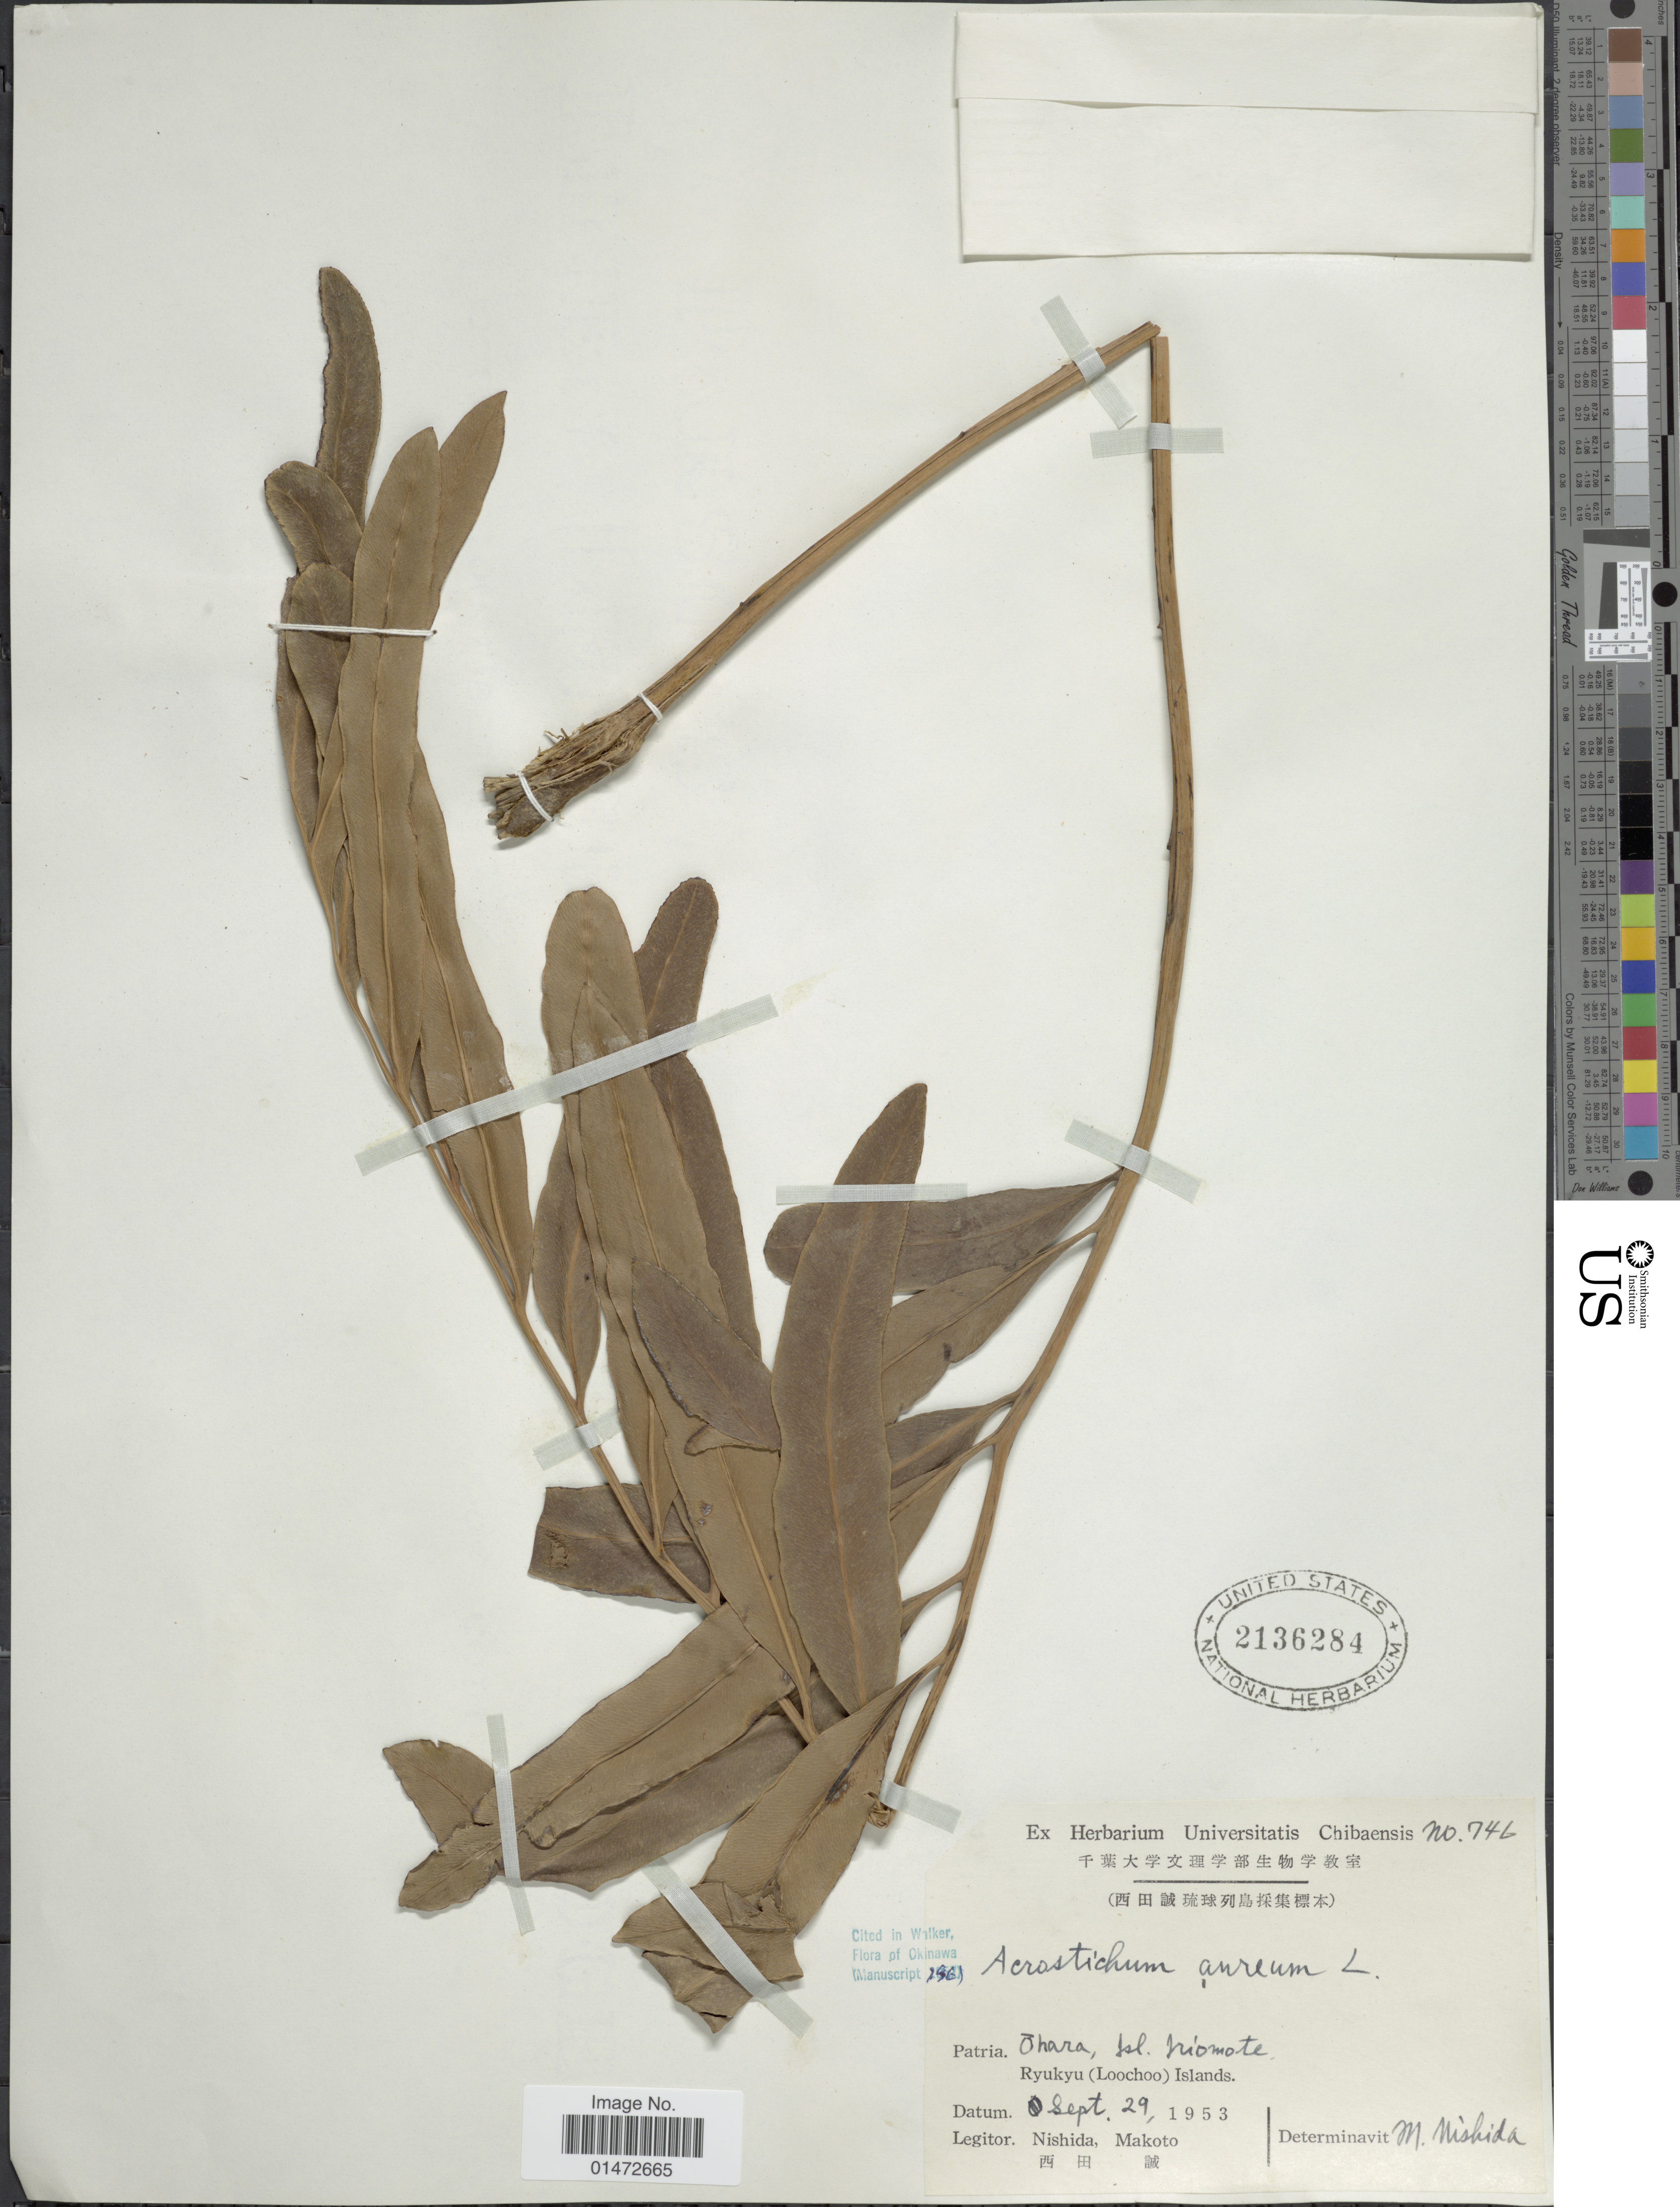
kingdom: Plantae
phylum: Tracheophyta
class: Polypodiopsida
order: Polypodiales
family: Pteridaceae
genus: Acrostichum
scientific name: Acrostichum aureum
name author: L.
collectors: M. Nishida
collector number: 746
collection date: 1953-09-29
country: Japan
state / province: Okinawa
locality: Ohara, Isl. Iriomote. Ryukyu (Loochoo) Islands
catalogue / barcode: US 2136284